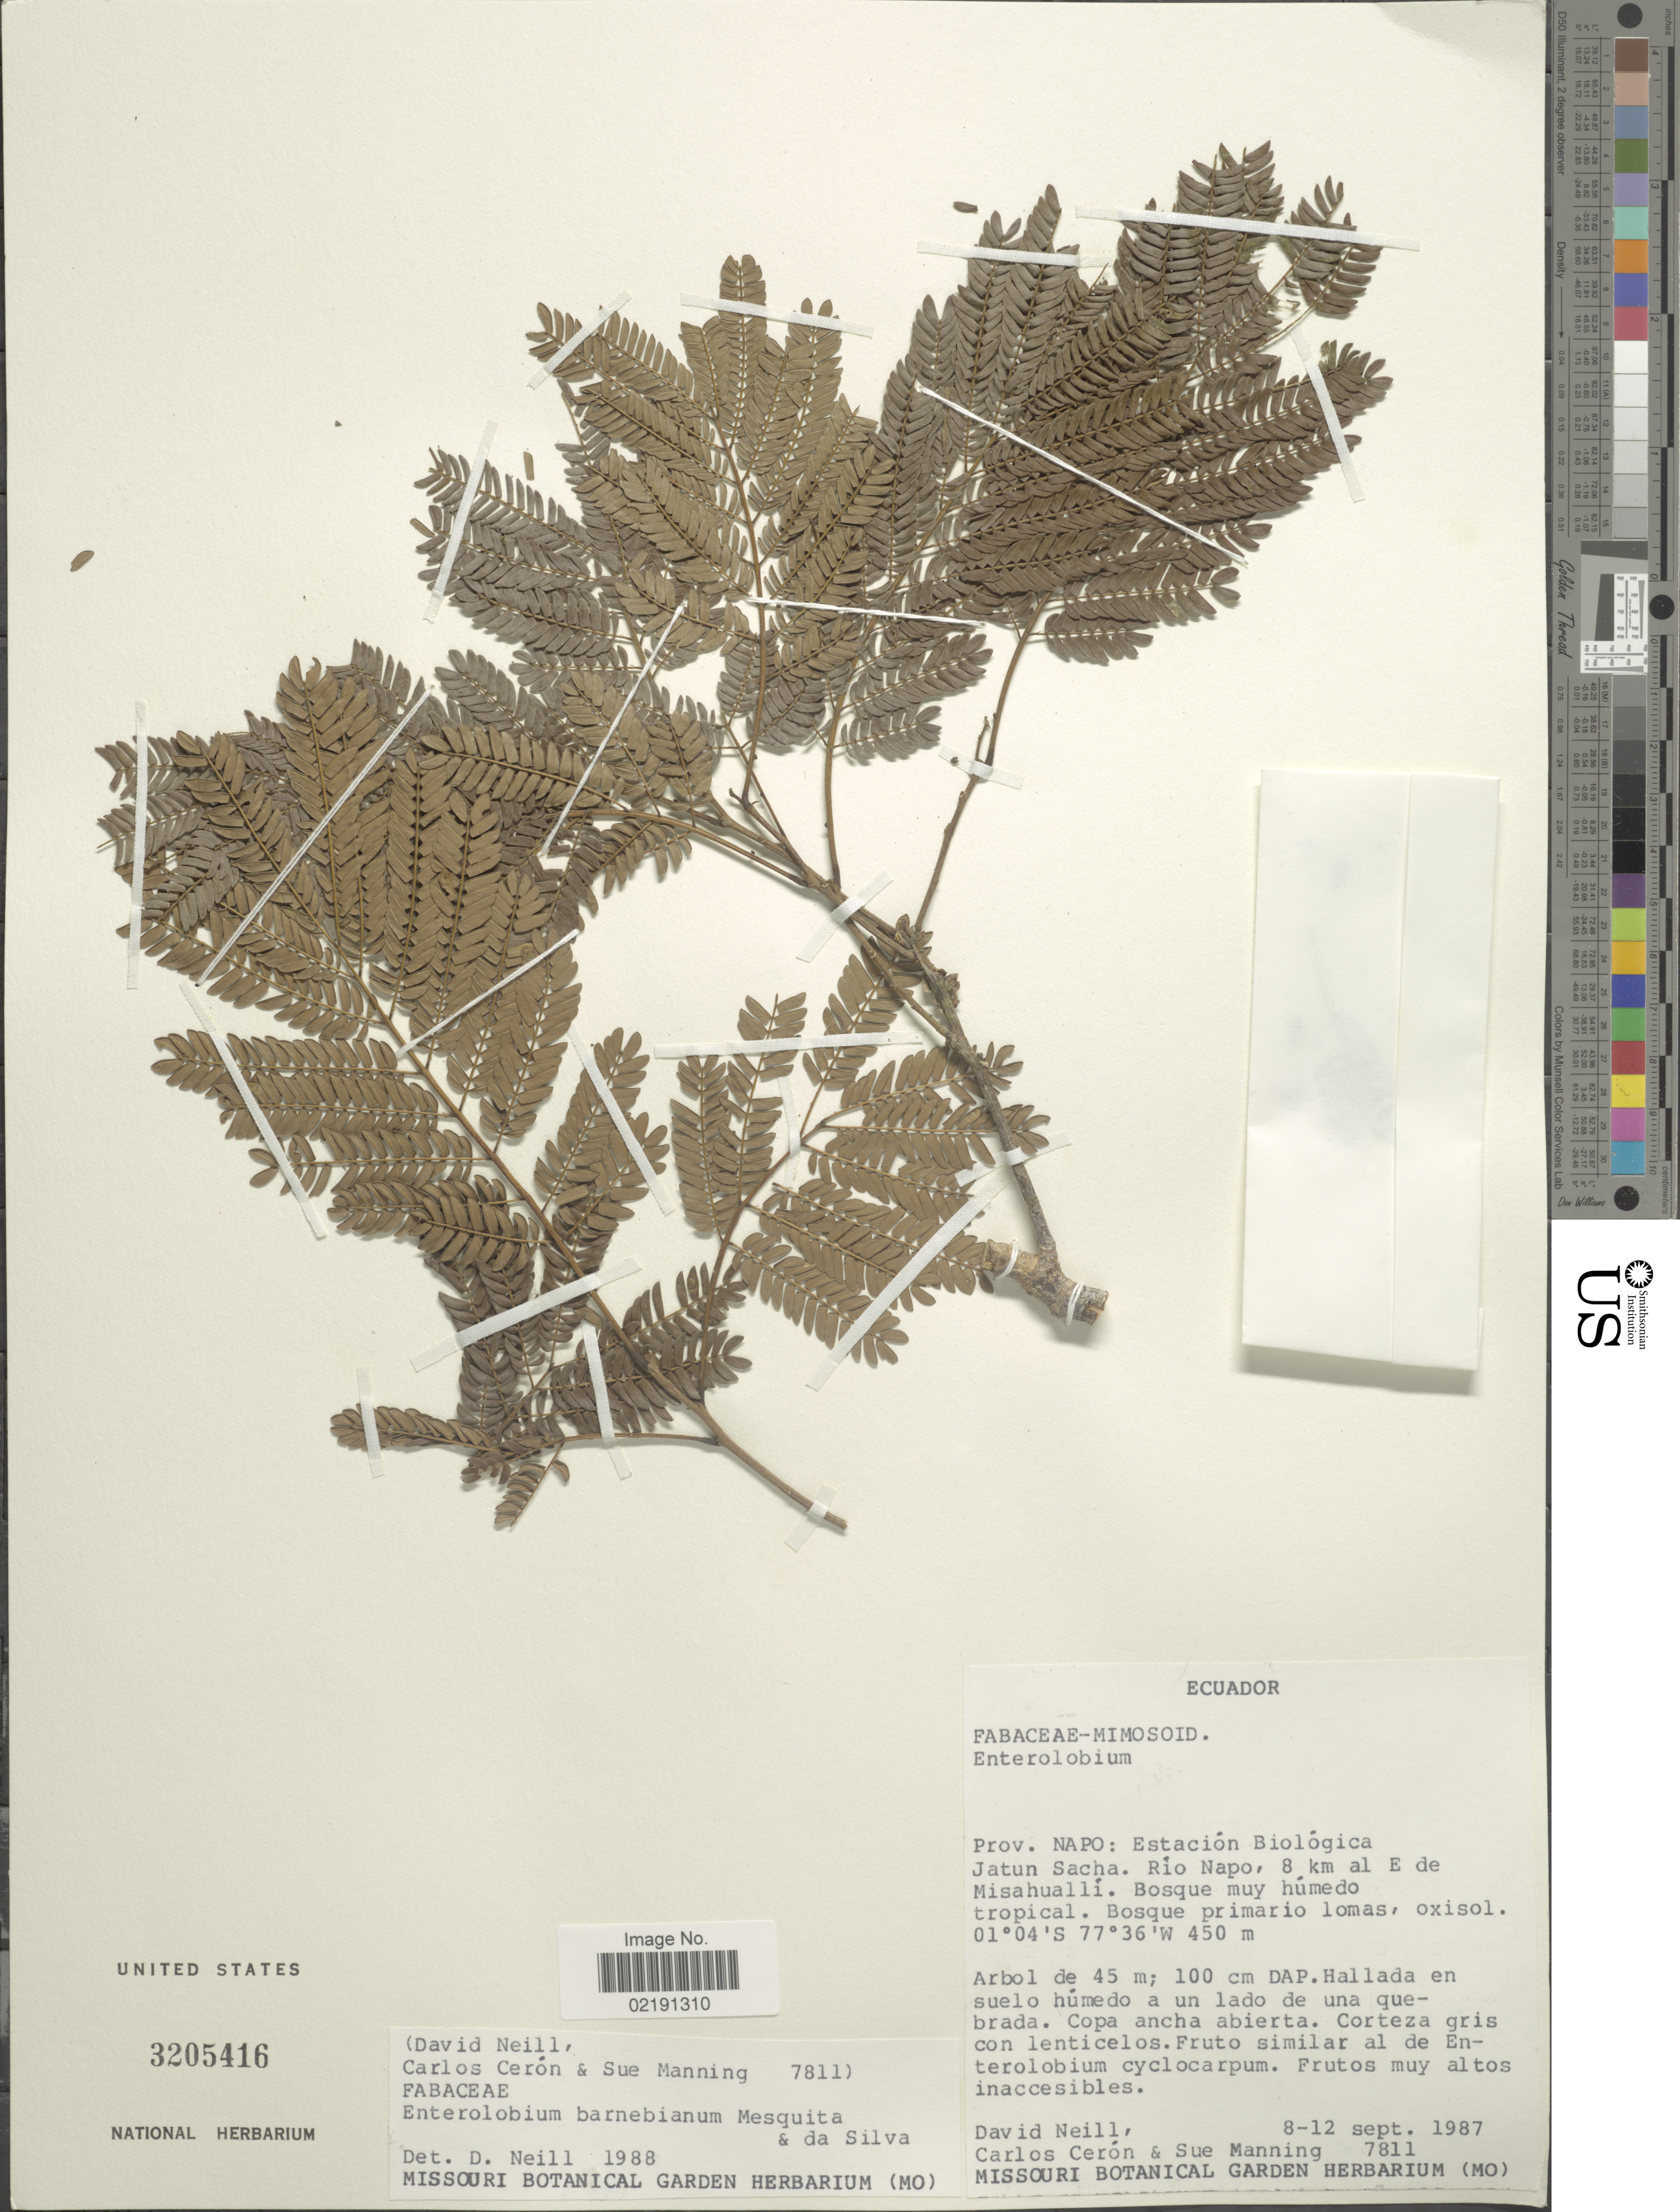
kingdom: Plantae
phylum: Tracheophyta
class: Magnoliopsida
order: Fabales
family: Fabaceae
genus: Enterolobium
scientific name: Enterolobium barneibianum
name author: Mesquita & M.F. Silva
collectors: D. A. Neill, C. E. Cerón M. & S. Manning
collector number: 7811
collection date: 1987-09-08/1987-09-12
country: Ecuador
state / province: Napo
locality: Prov. Napo: Estación Biológica Jatun Sacha. Río Napo, 8 km al E de Misahuallí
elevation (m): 450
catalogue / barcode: US 3205416